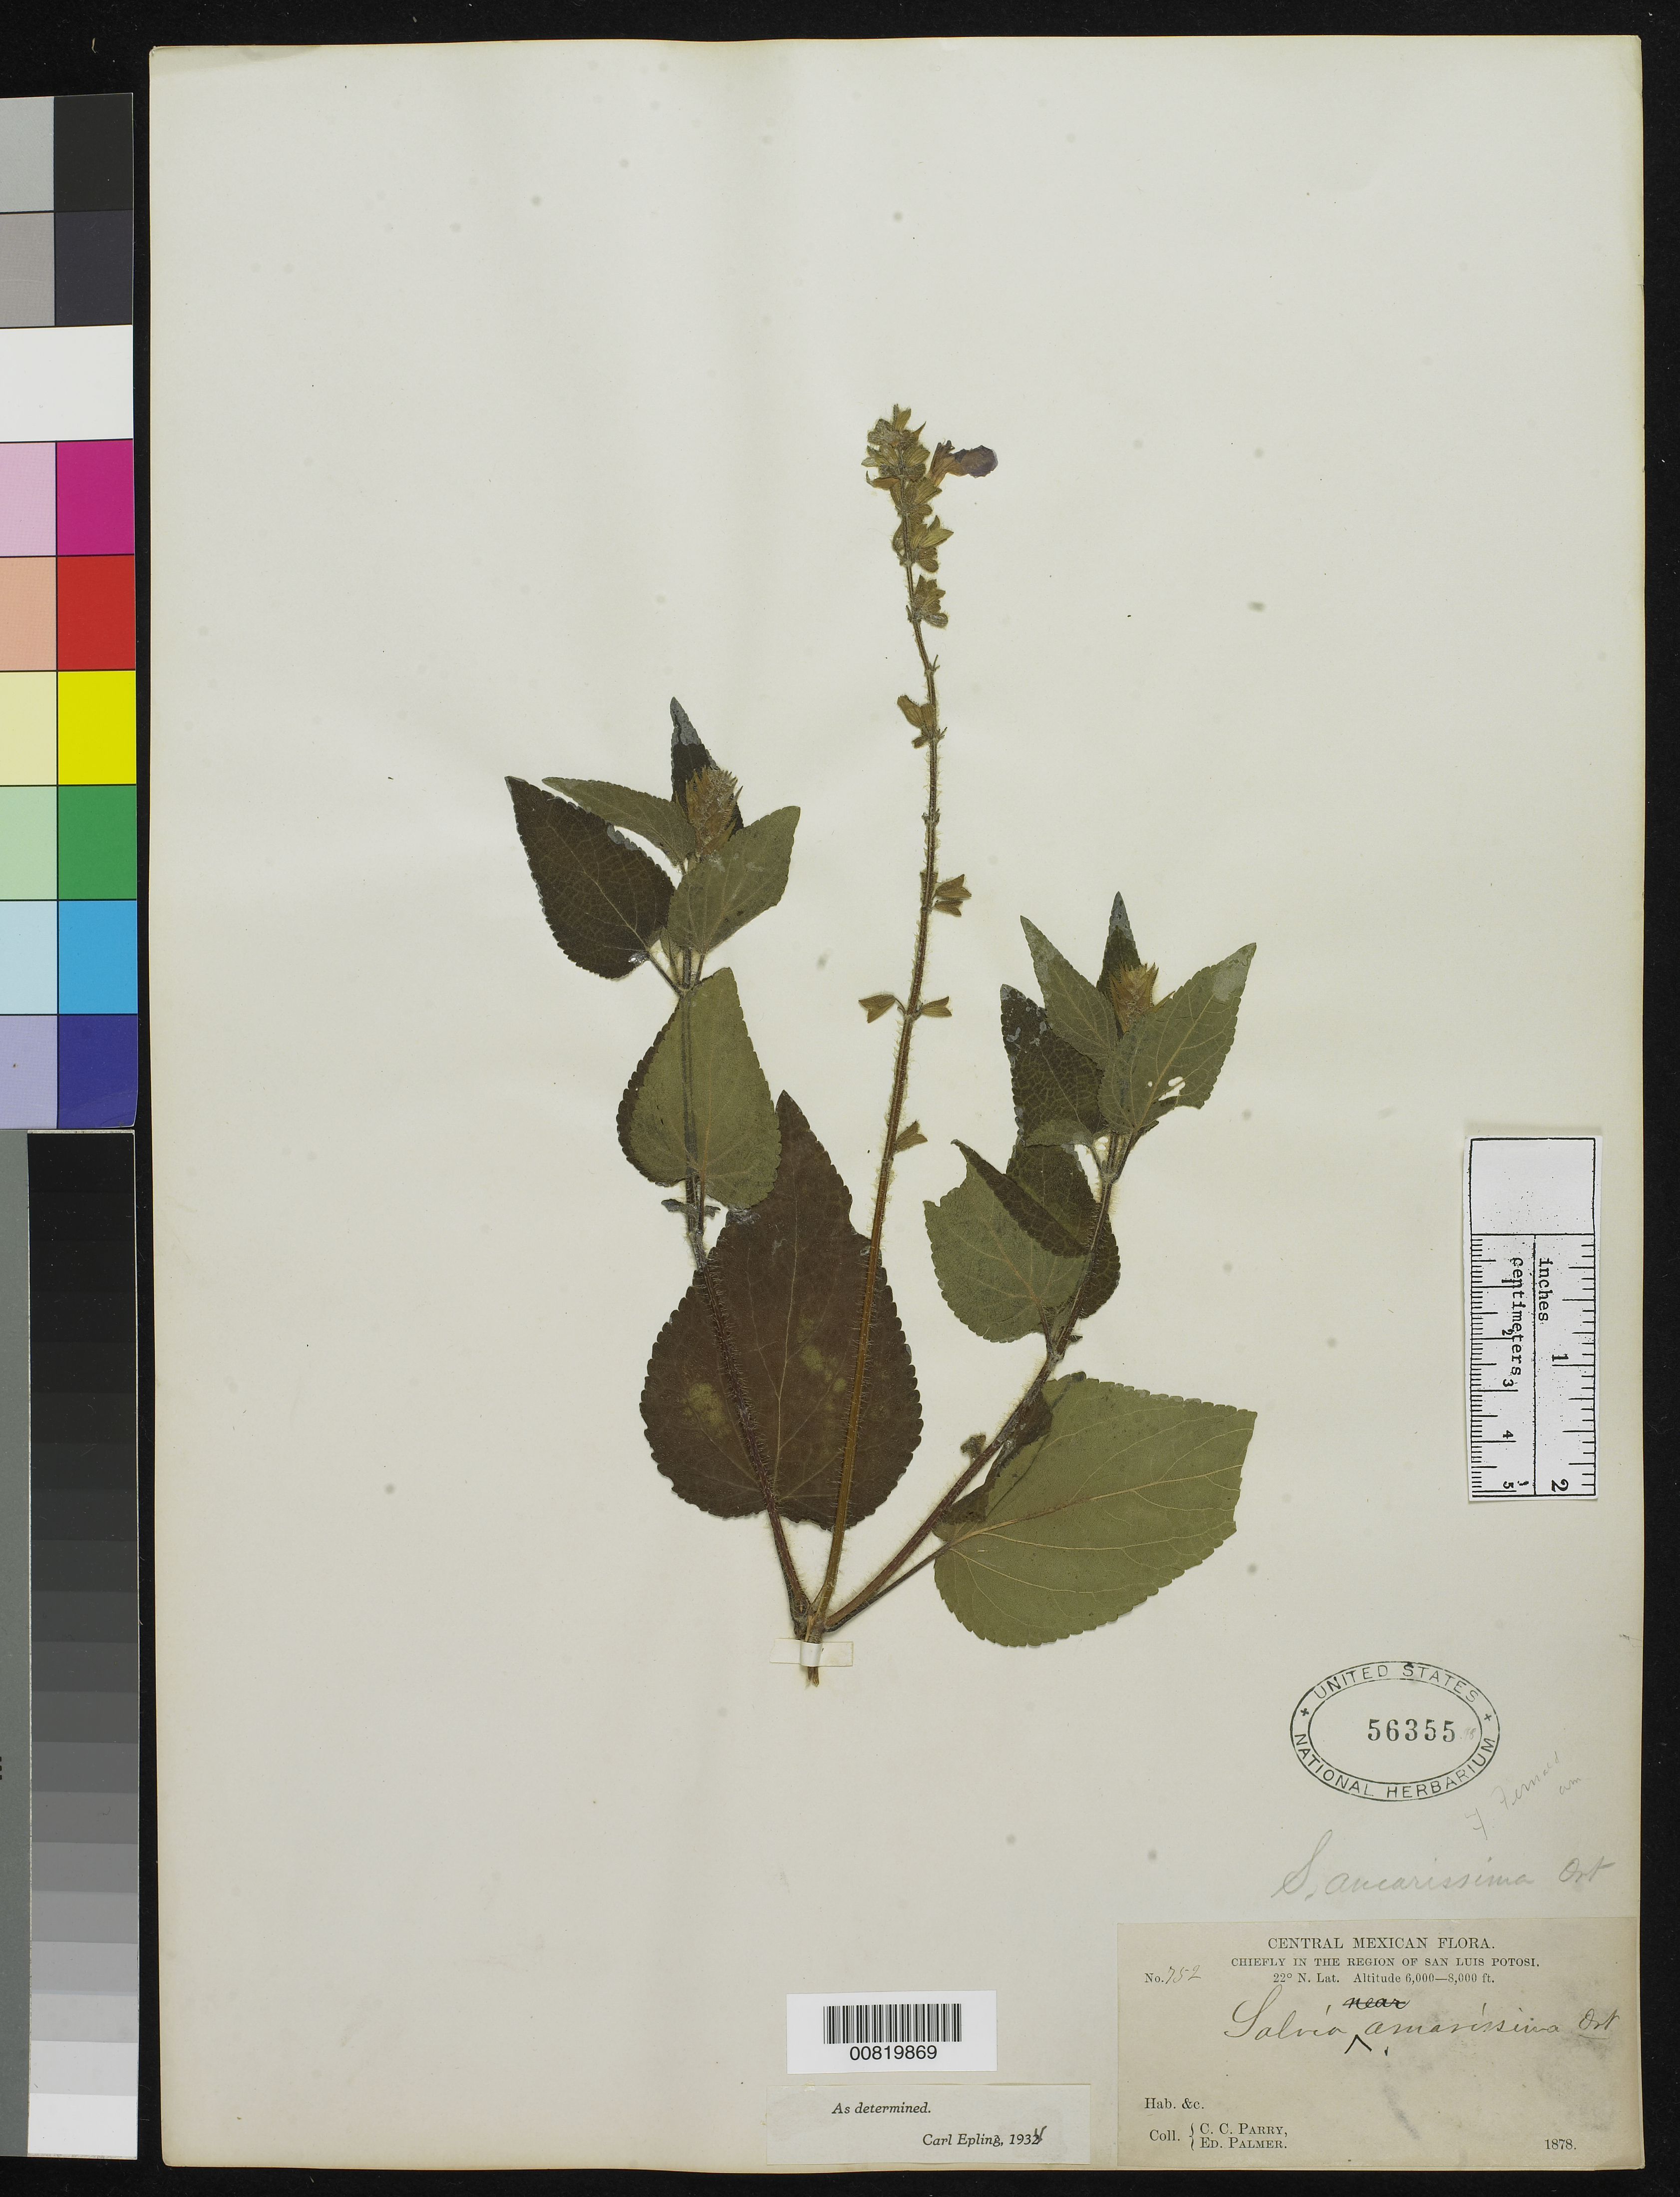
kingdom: Plantae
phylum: Tracheophyta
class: Magnoliopsida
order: Lamiales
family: Lamiaceae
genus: Salvia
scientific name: Salvia amarissima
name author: Orteg.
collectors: C. C. Parry & E. Palmer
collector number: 752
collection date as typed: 1878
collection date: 1878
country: Mexico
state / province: San Luis Potosí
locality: Chiefly in the region of San Luis Potosí.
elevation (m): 1829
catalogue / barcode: US 56355